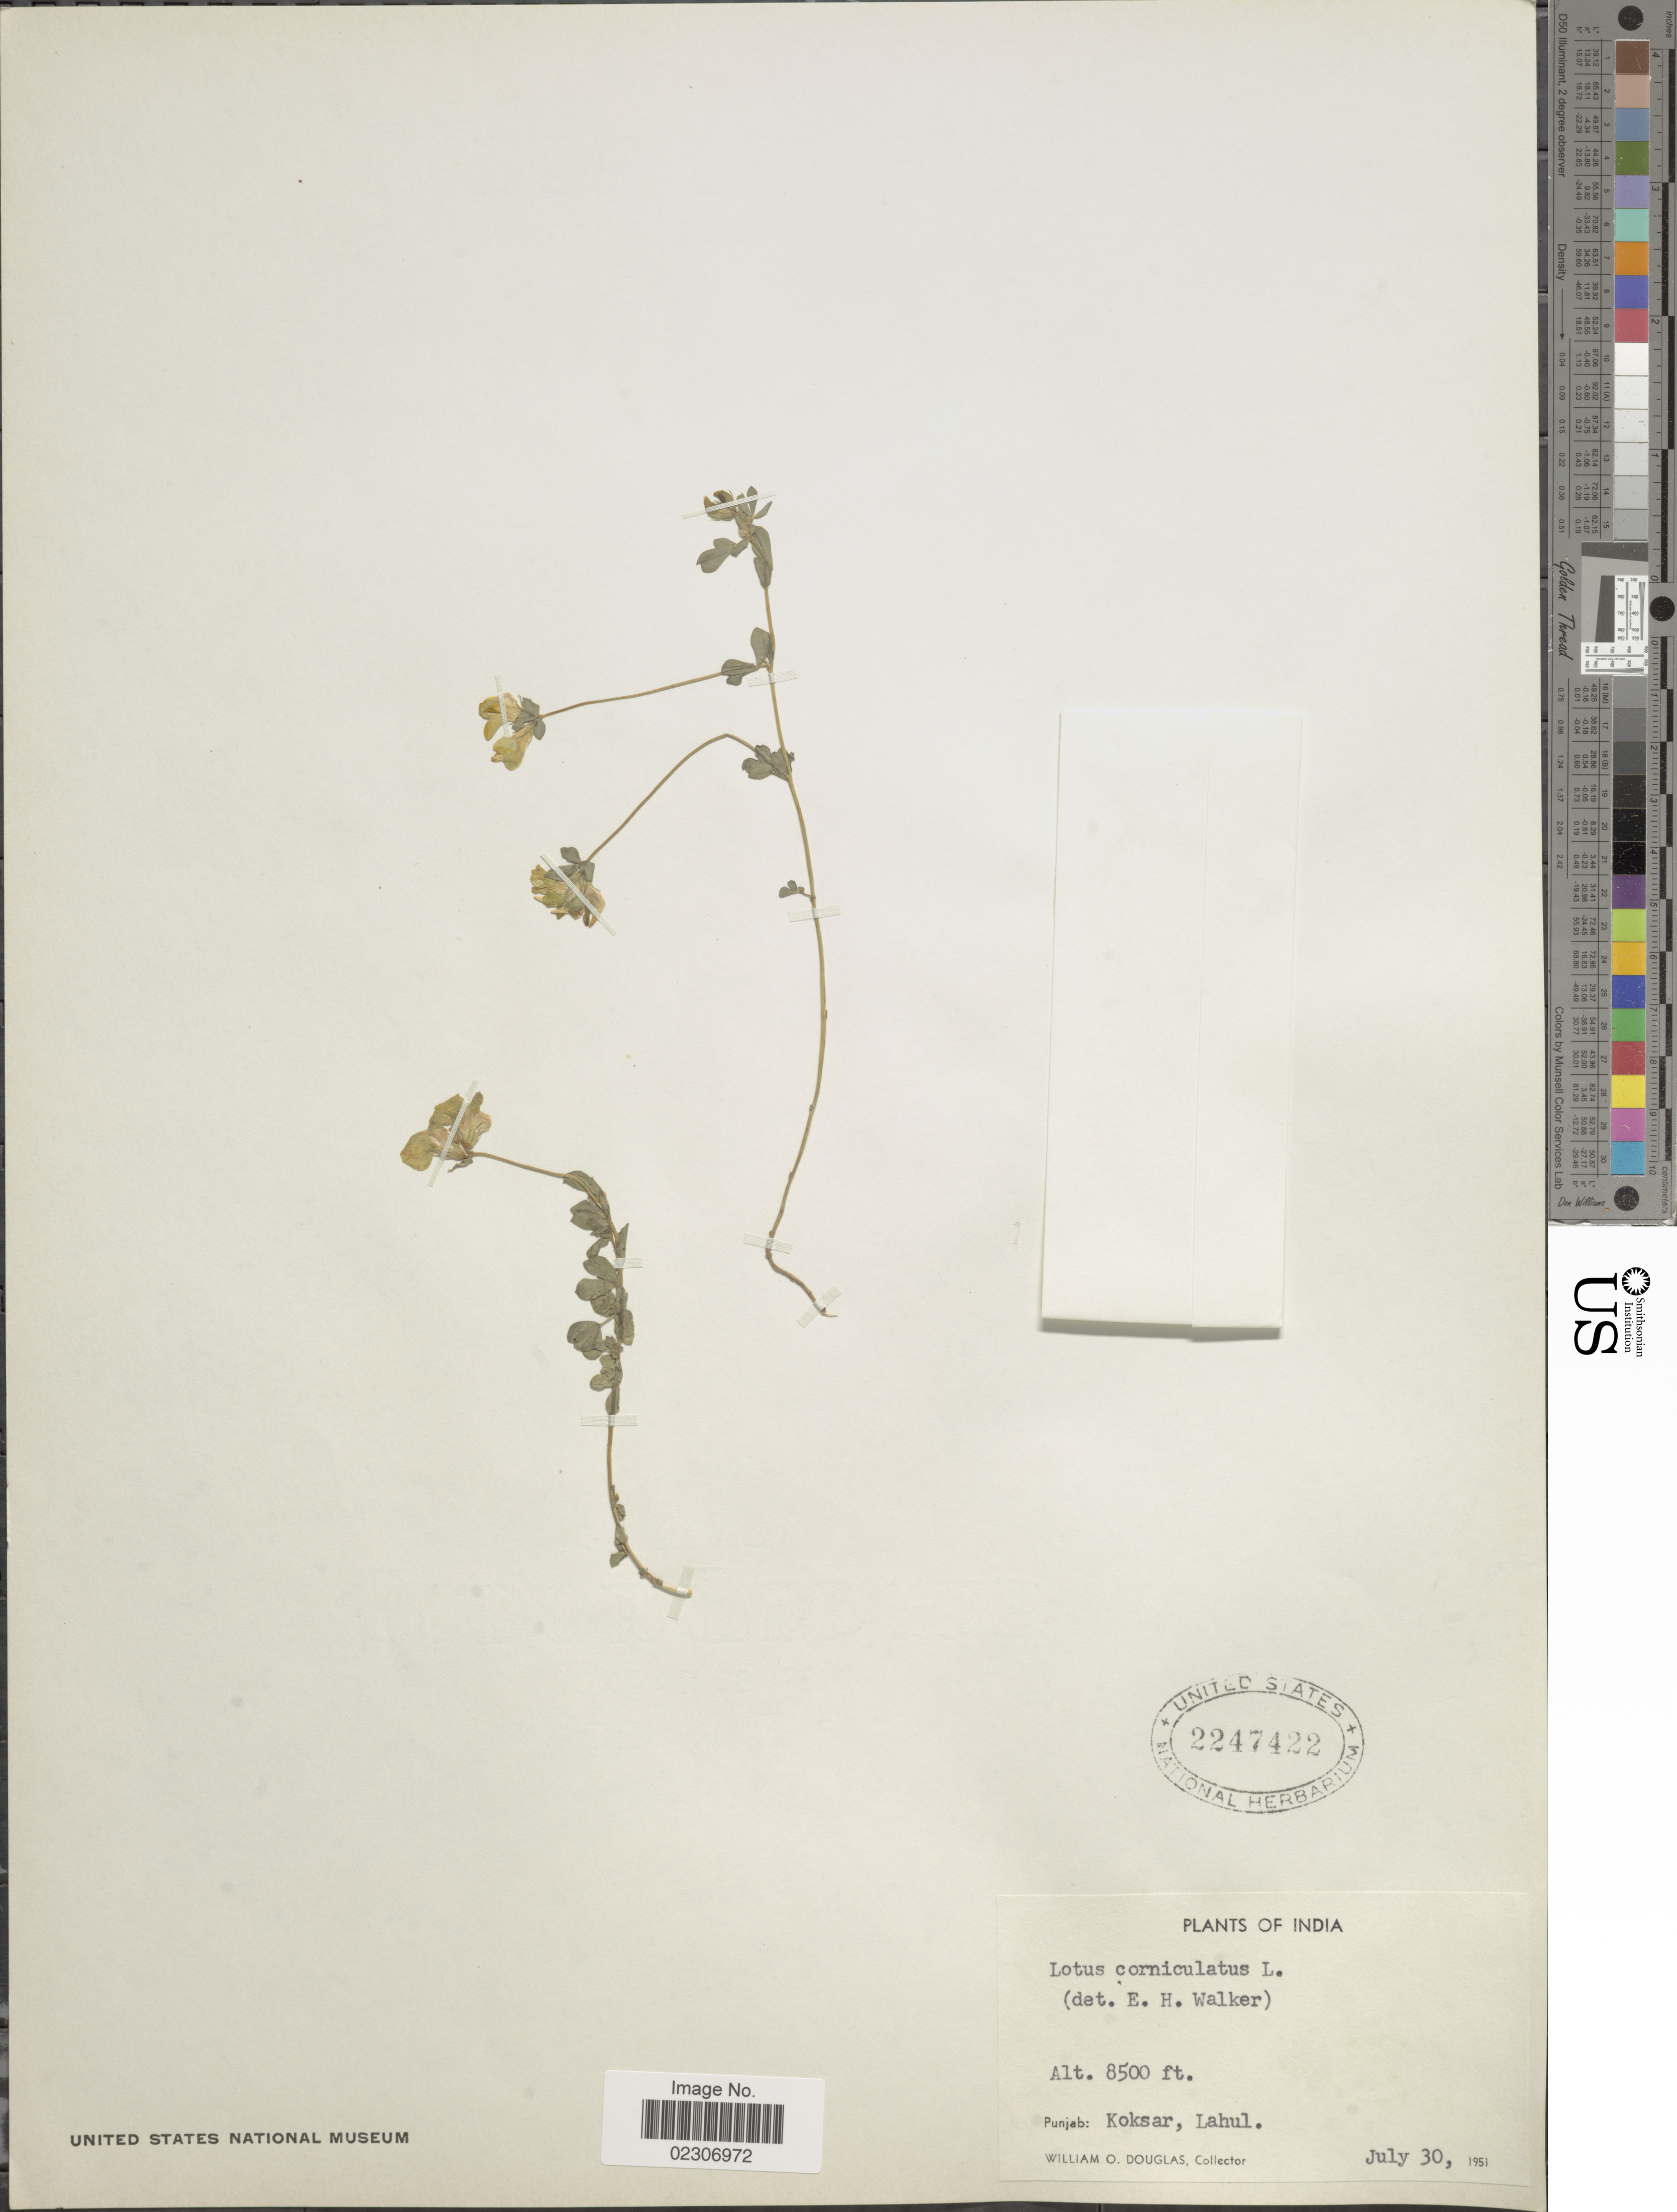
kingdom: Plantae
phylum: Tracheophyta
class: Magnoliopsida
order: Fabales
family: Fabaceae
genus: Lotus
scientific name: Lotus corniculatus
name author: L.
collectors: W. Douglas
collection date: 1951-07-30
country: India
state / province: Punjab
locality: Koksar, Lahul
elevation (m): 2591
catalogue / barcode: US 2247422